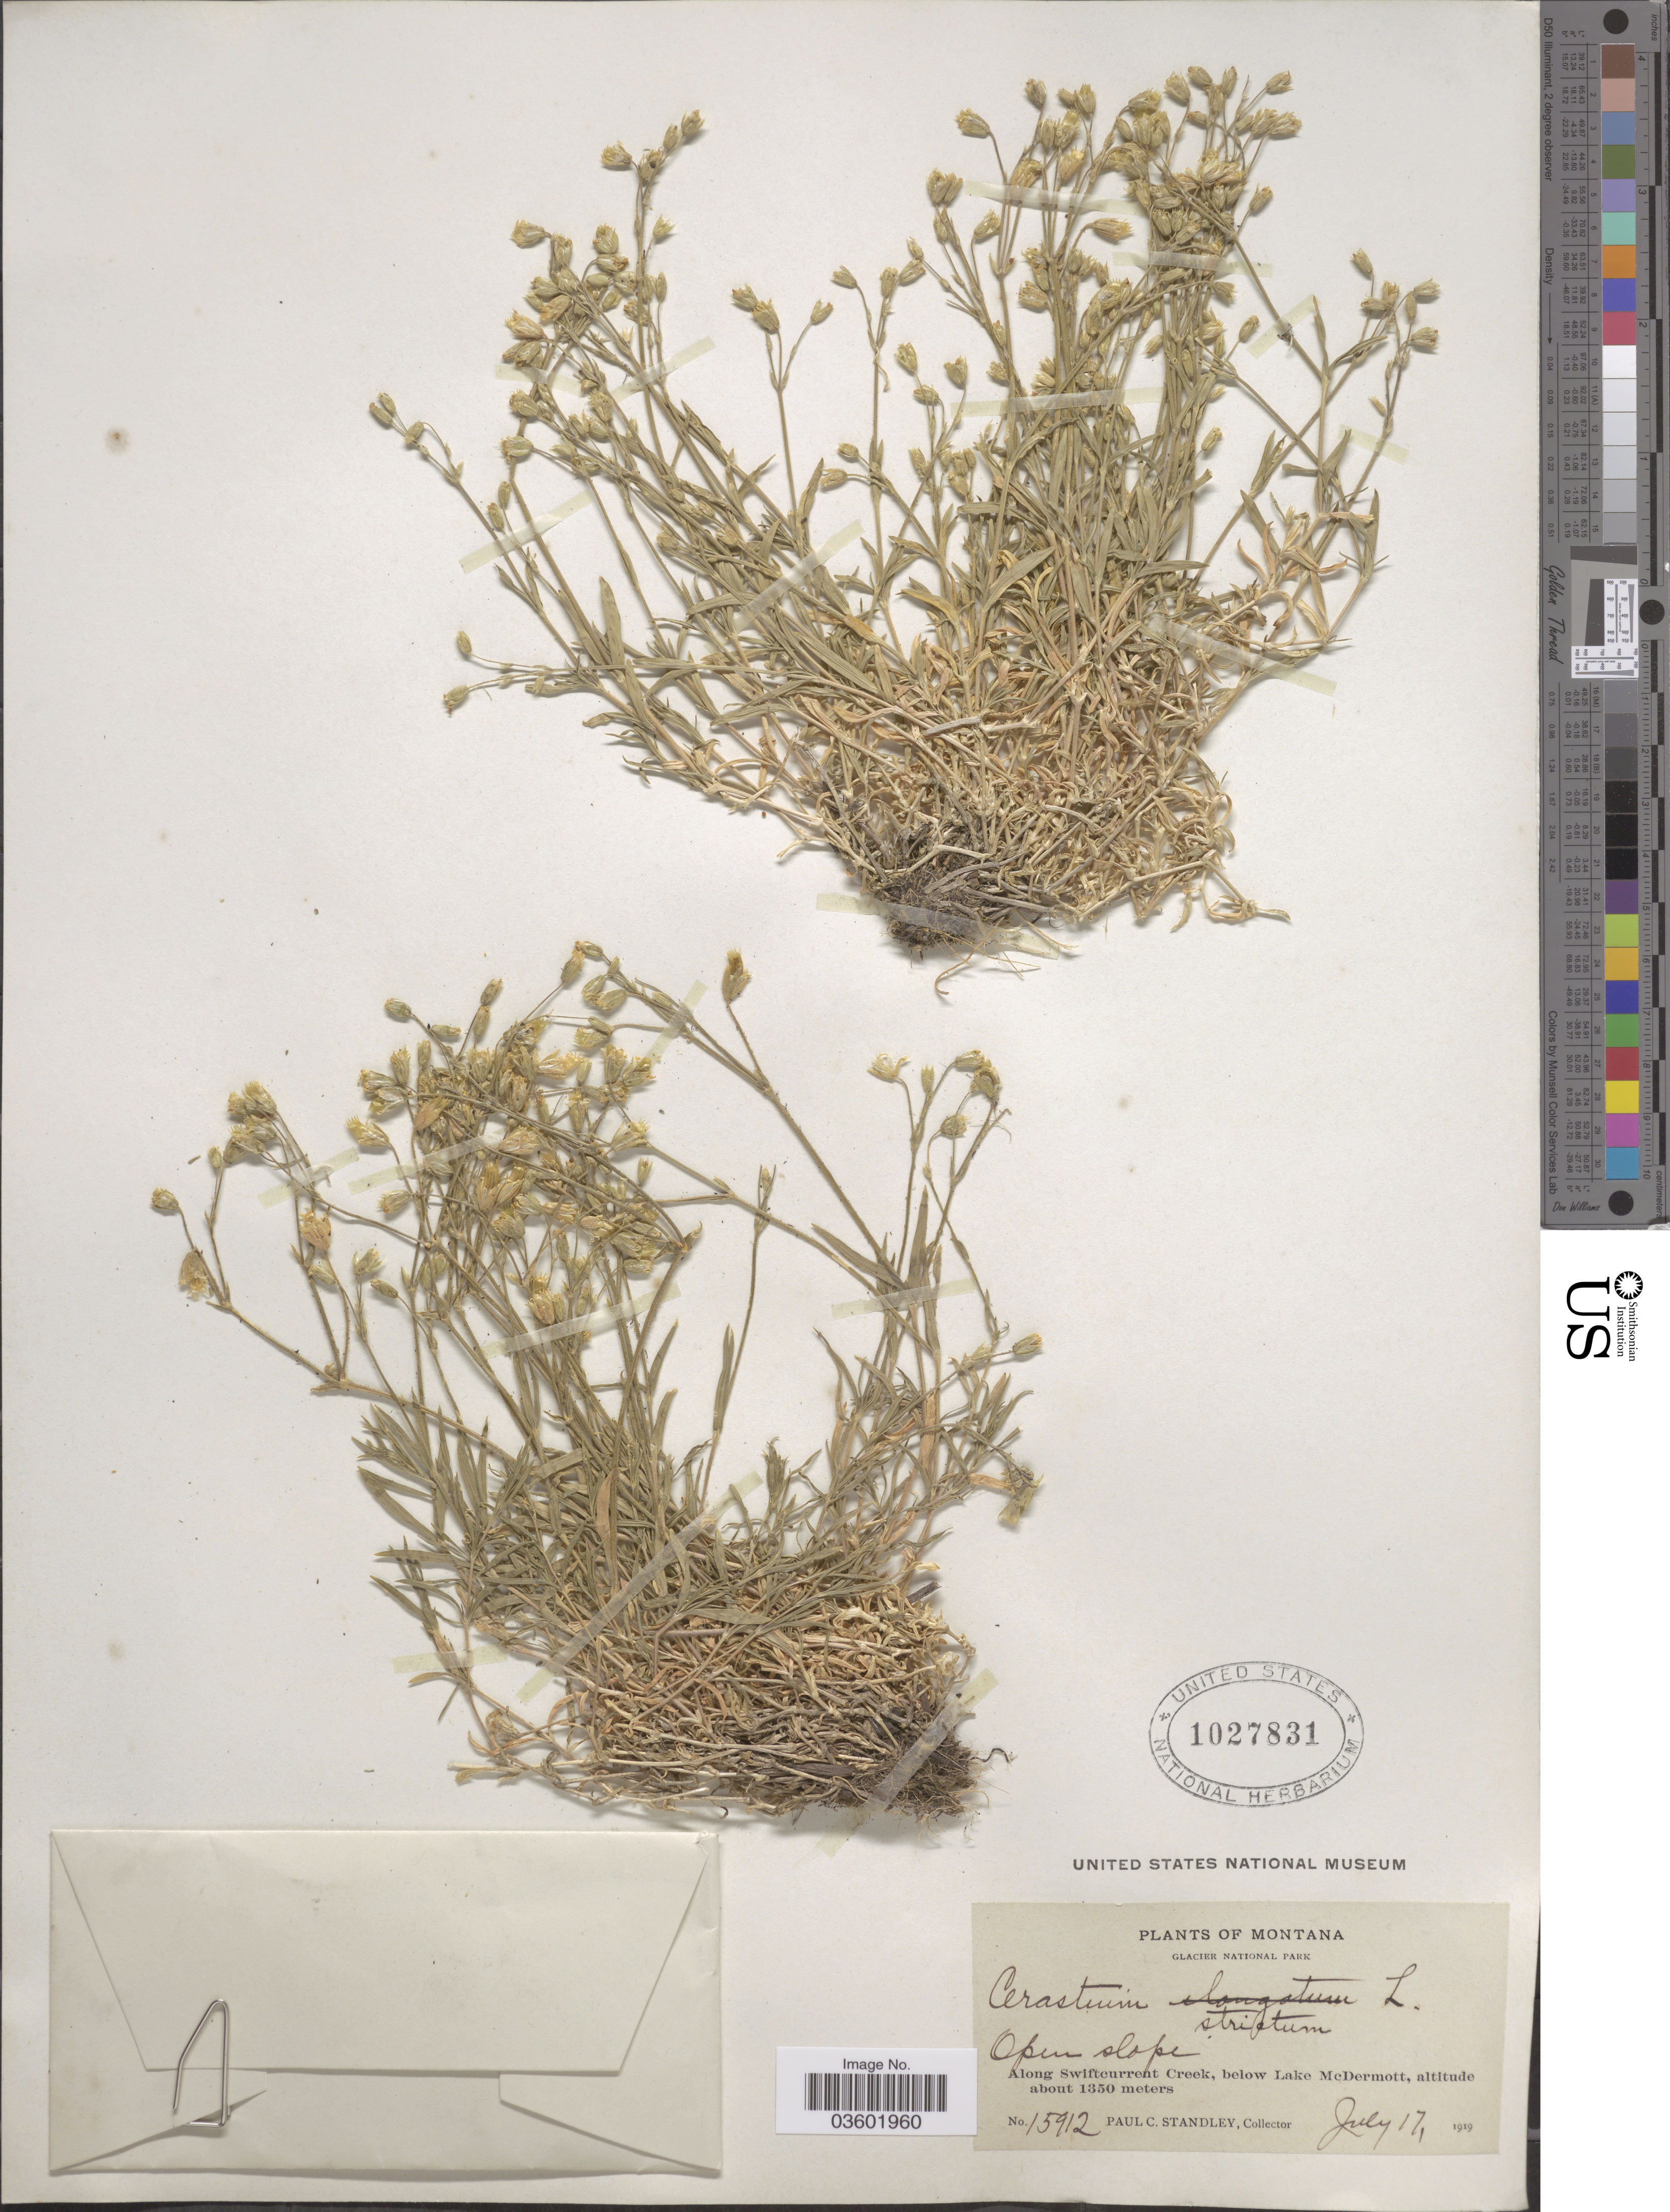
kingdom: Plantae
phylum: Tracheophyta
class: Magnoliopsida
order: Caryophyllales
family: Caryophyllaceae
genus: Cerastium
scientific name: Cerastium strictum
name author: L.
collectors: P. C. Standley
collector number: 15912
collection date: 1919-07-17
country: United States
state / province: Montana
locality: Glacier National Park. Along Swiftcurrent Creek, below Lake McDermott.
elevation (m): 1350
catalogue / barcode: US 1027831